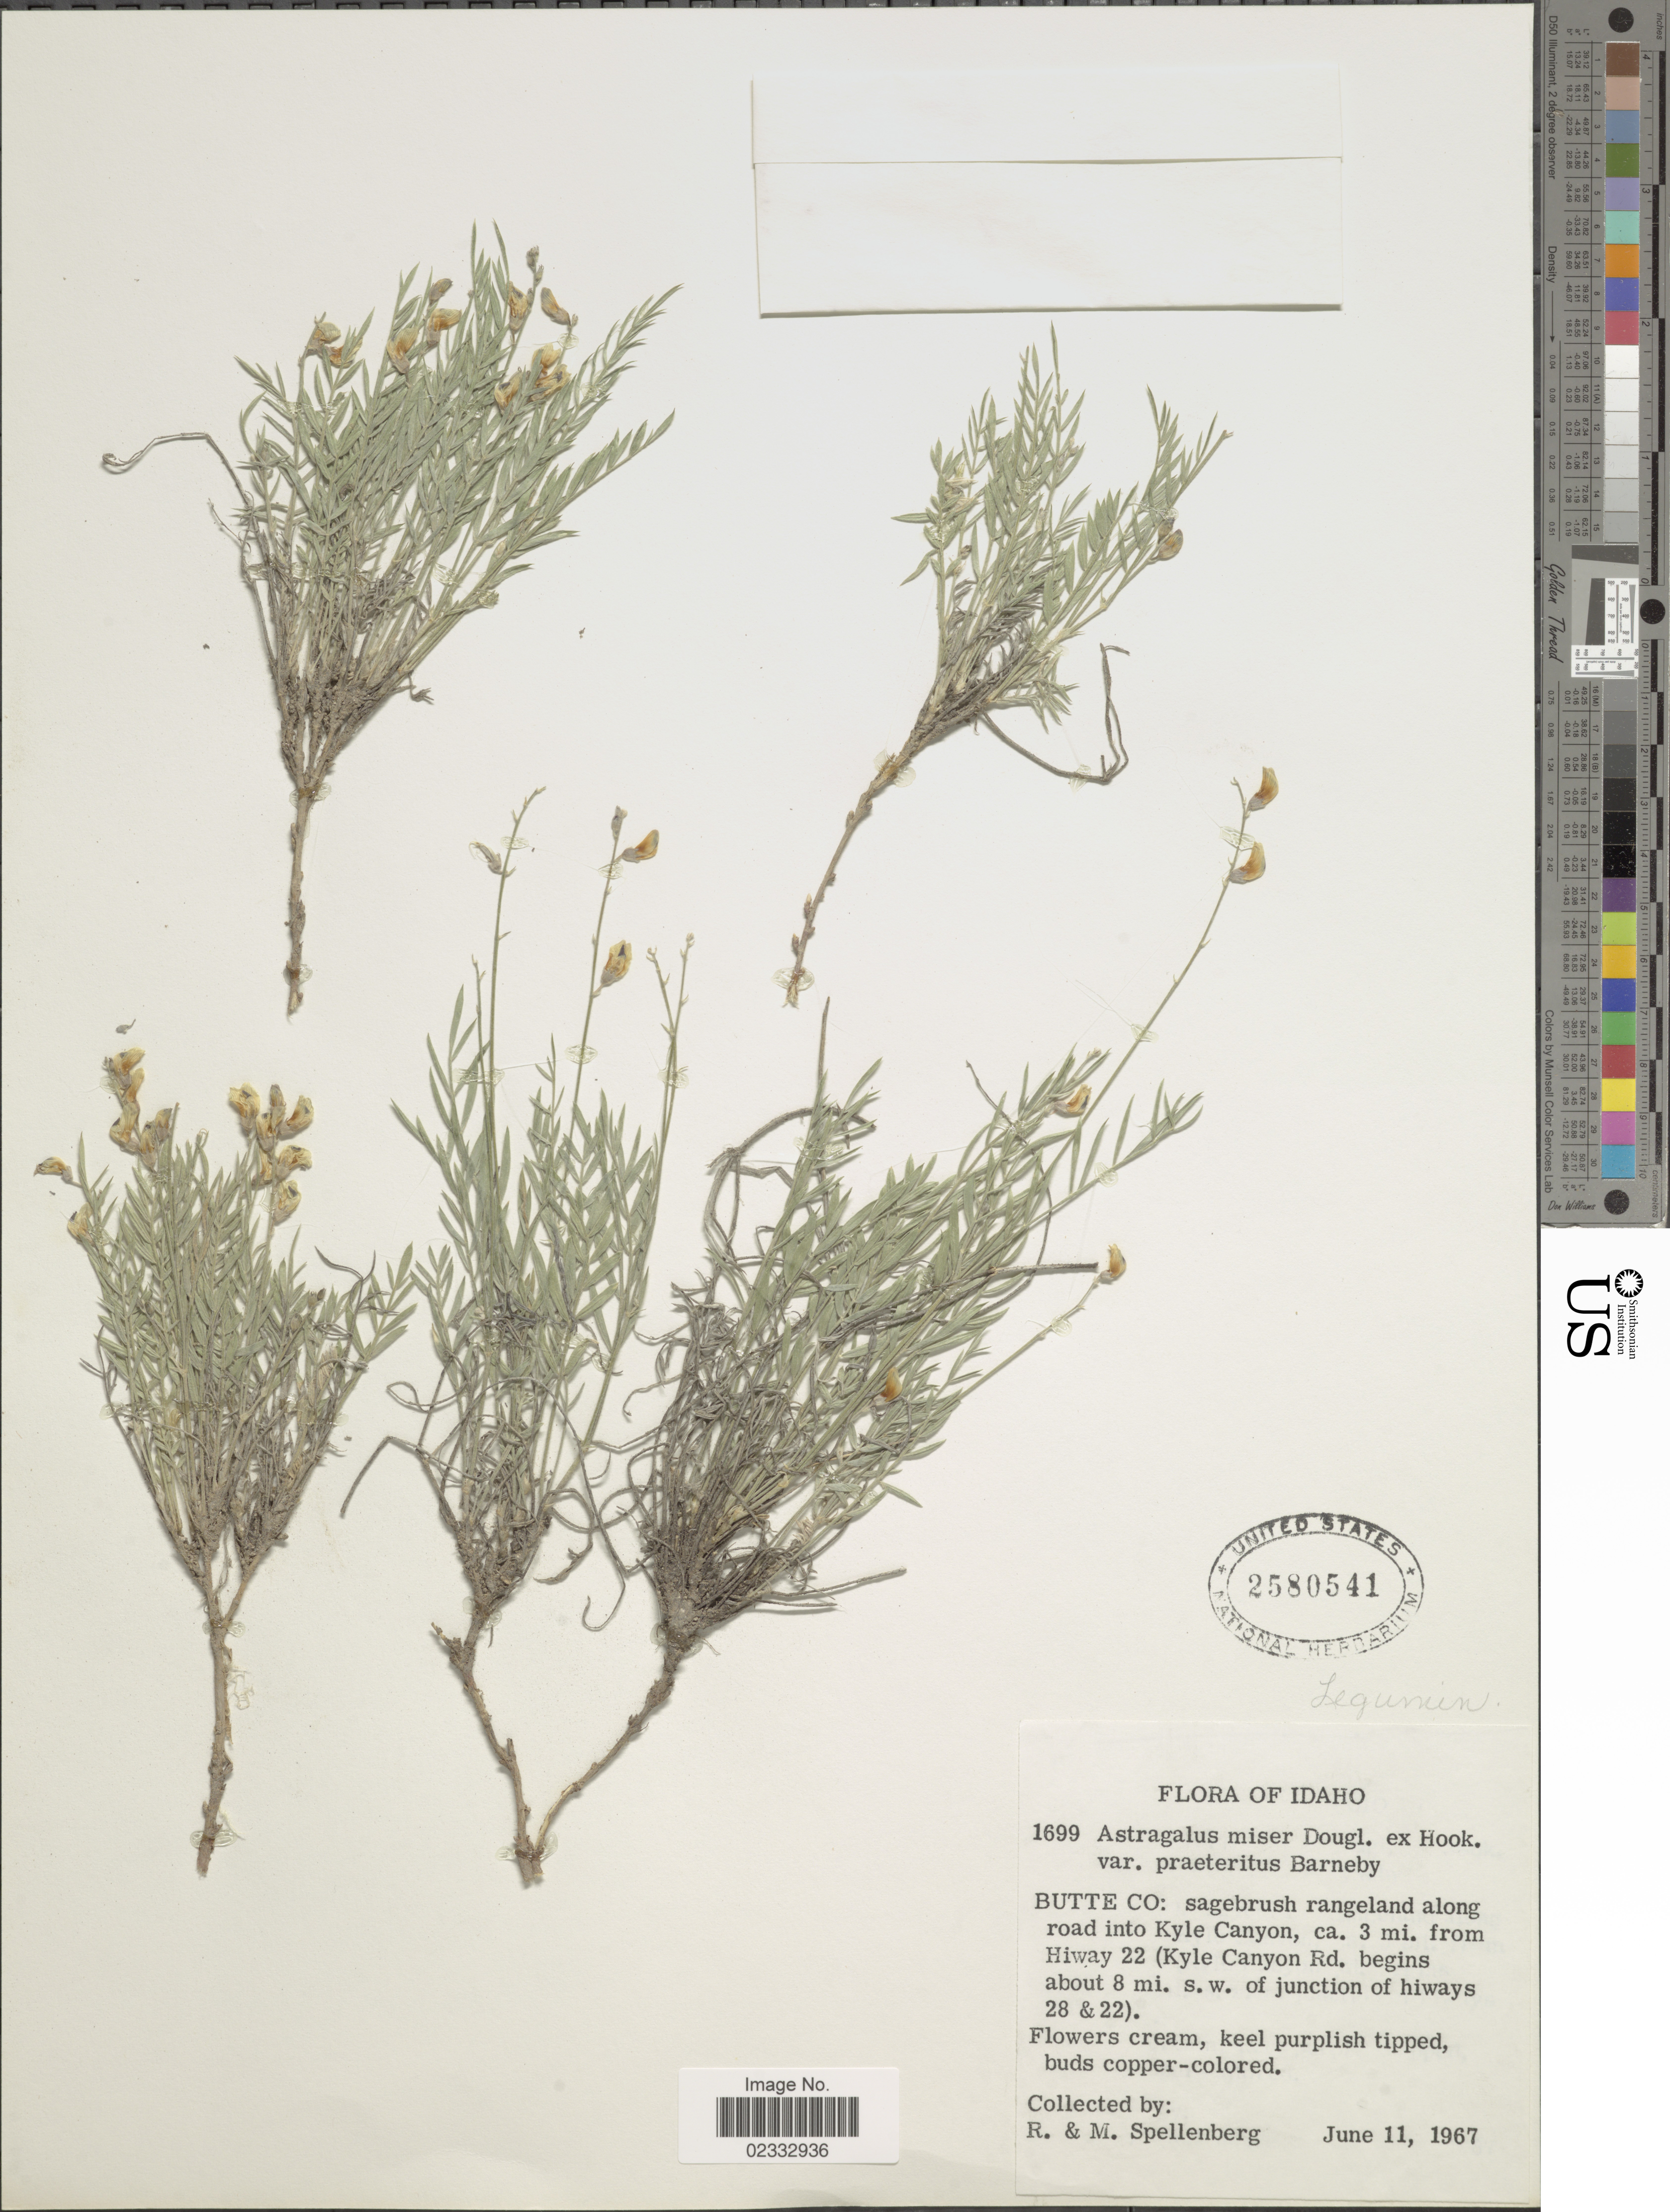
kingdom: Plantae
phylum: Tracheophyta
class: Magnoliopsida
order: Fabales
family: Fabaceae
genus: Astragalus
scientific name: Astragalus miser var. praeteritus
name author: Barneby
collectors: R. Spellenberg & Spellenberg, M.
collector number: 1699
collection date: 1967-06-11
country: United States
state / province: Idaho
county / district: Cassia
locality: Along road into Kyle Canyon ca. 31 mi. from Hiway 22 (Kyle Canyon Rd. begins about 8 mi. s.w. of junction of hiways 28 & 22)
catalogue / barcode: US 2580541